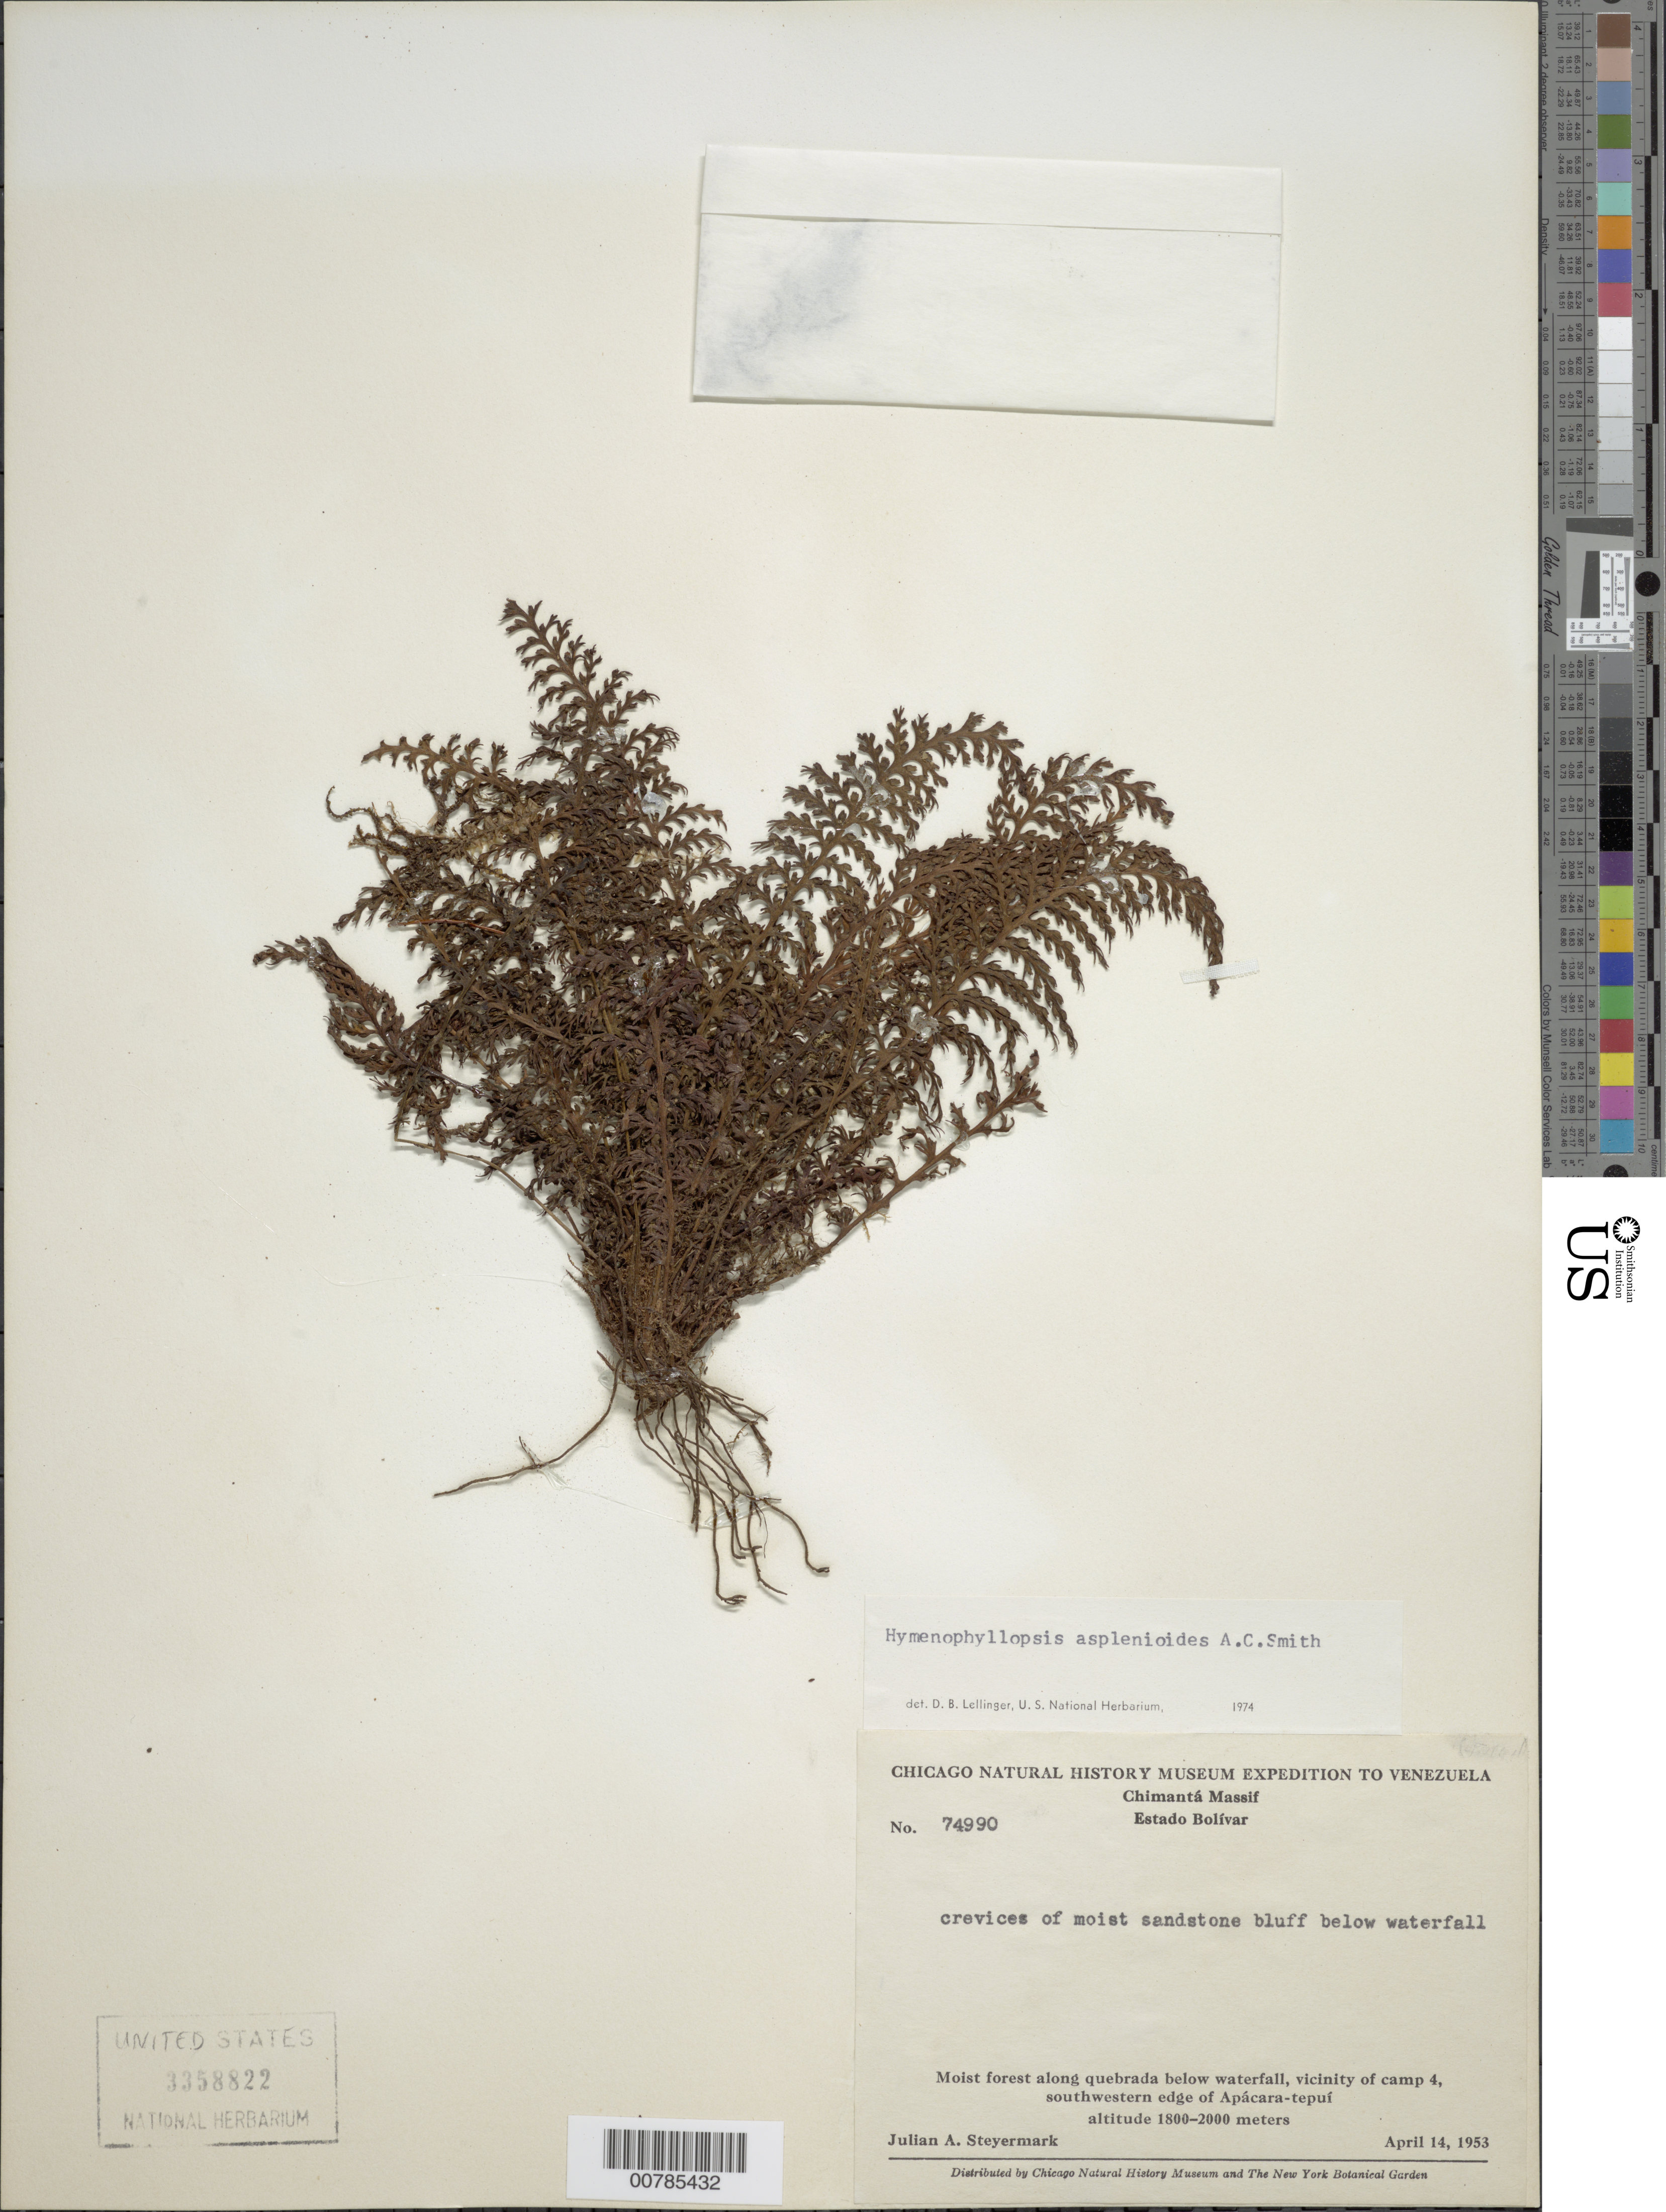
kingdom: Plantae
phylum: Tracheophyta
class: Polypodiopsida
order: Cyatheales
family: Cyatheaceae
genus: Cyathea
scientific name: Cyathea asplenioides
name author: (A.C. Sm.) Christenh.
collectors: J. Steyermark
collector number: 74990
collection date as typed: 14-Apr-53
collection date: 1953-04-14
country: Venezuela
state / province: Bolívar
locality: Chimantá Massif, Apácara-tepuí, vic. Camp 4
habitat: Moist forest along quebrada below waterfall; in crevices of moist sandstone bluff below waterfall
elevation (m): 1800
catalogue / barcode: US 3358822